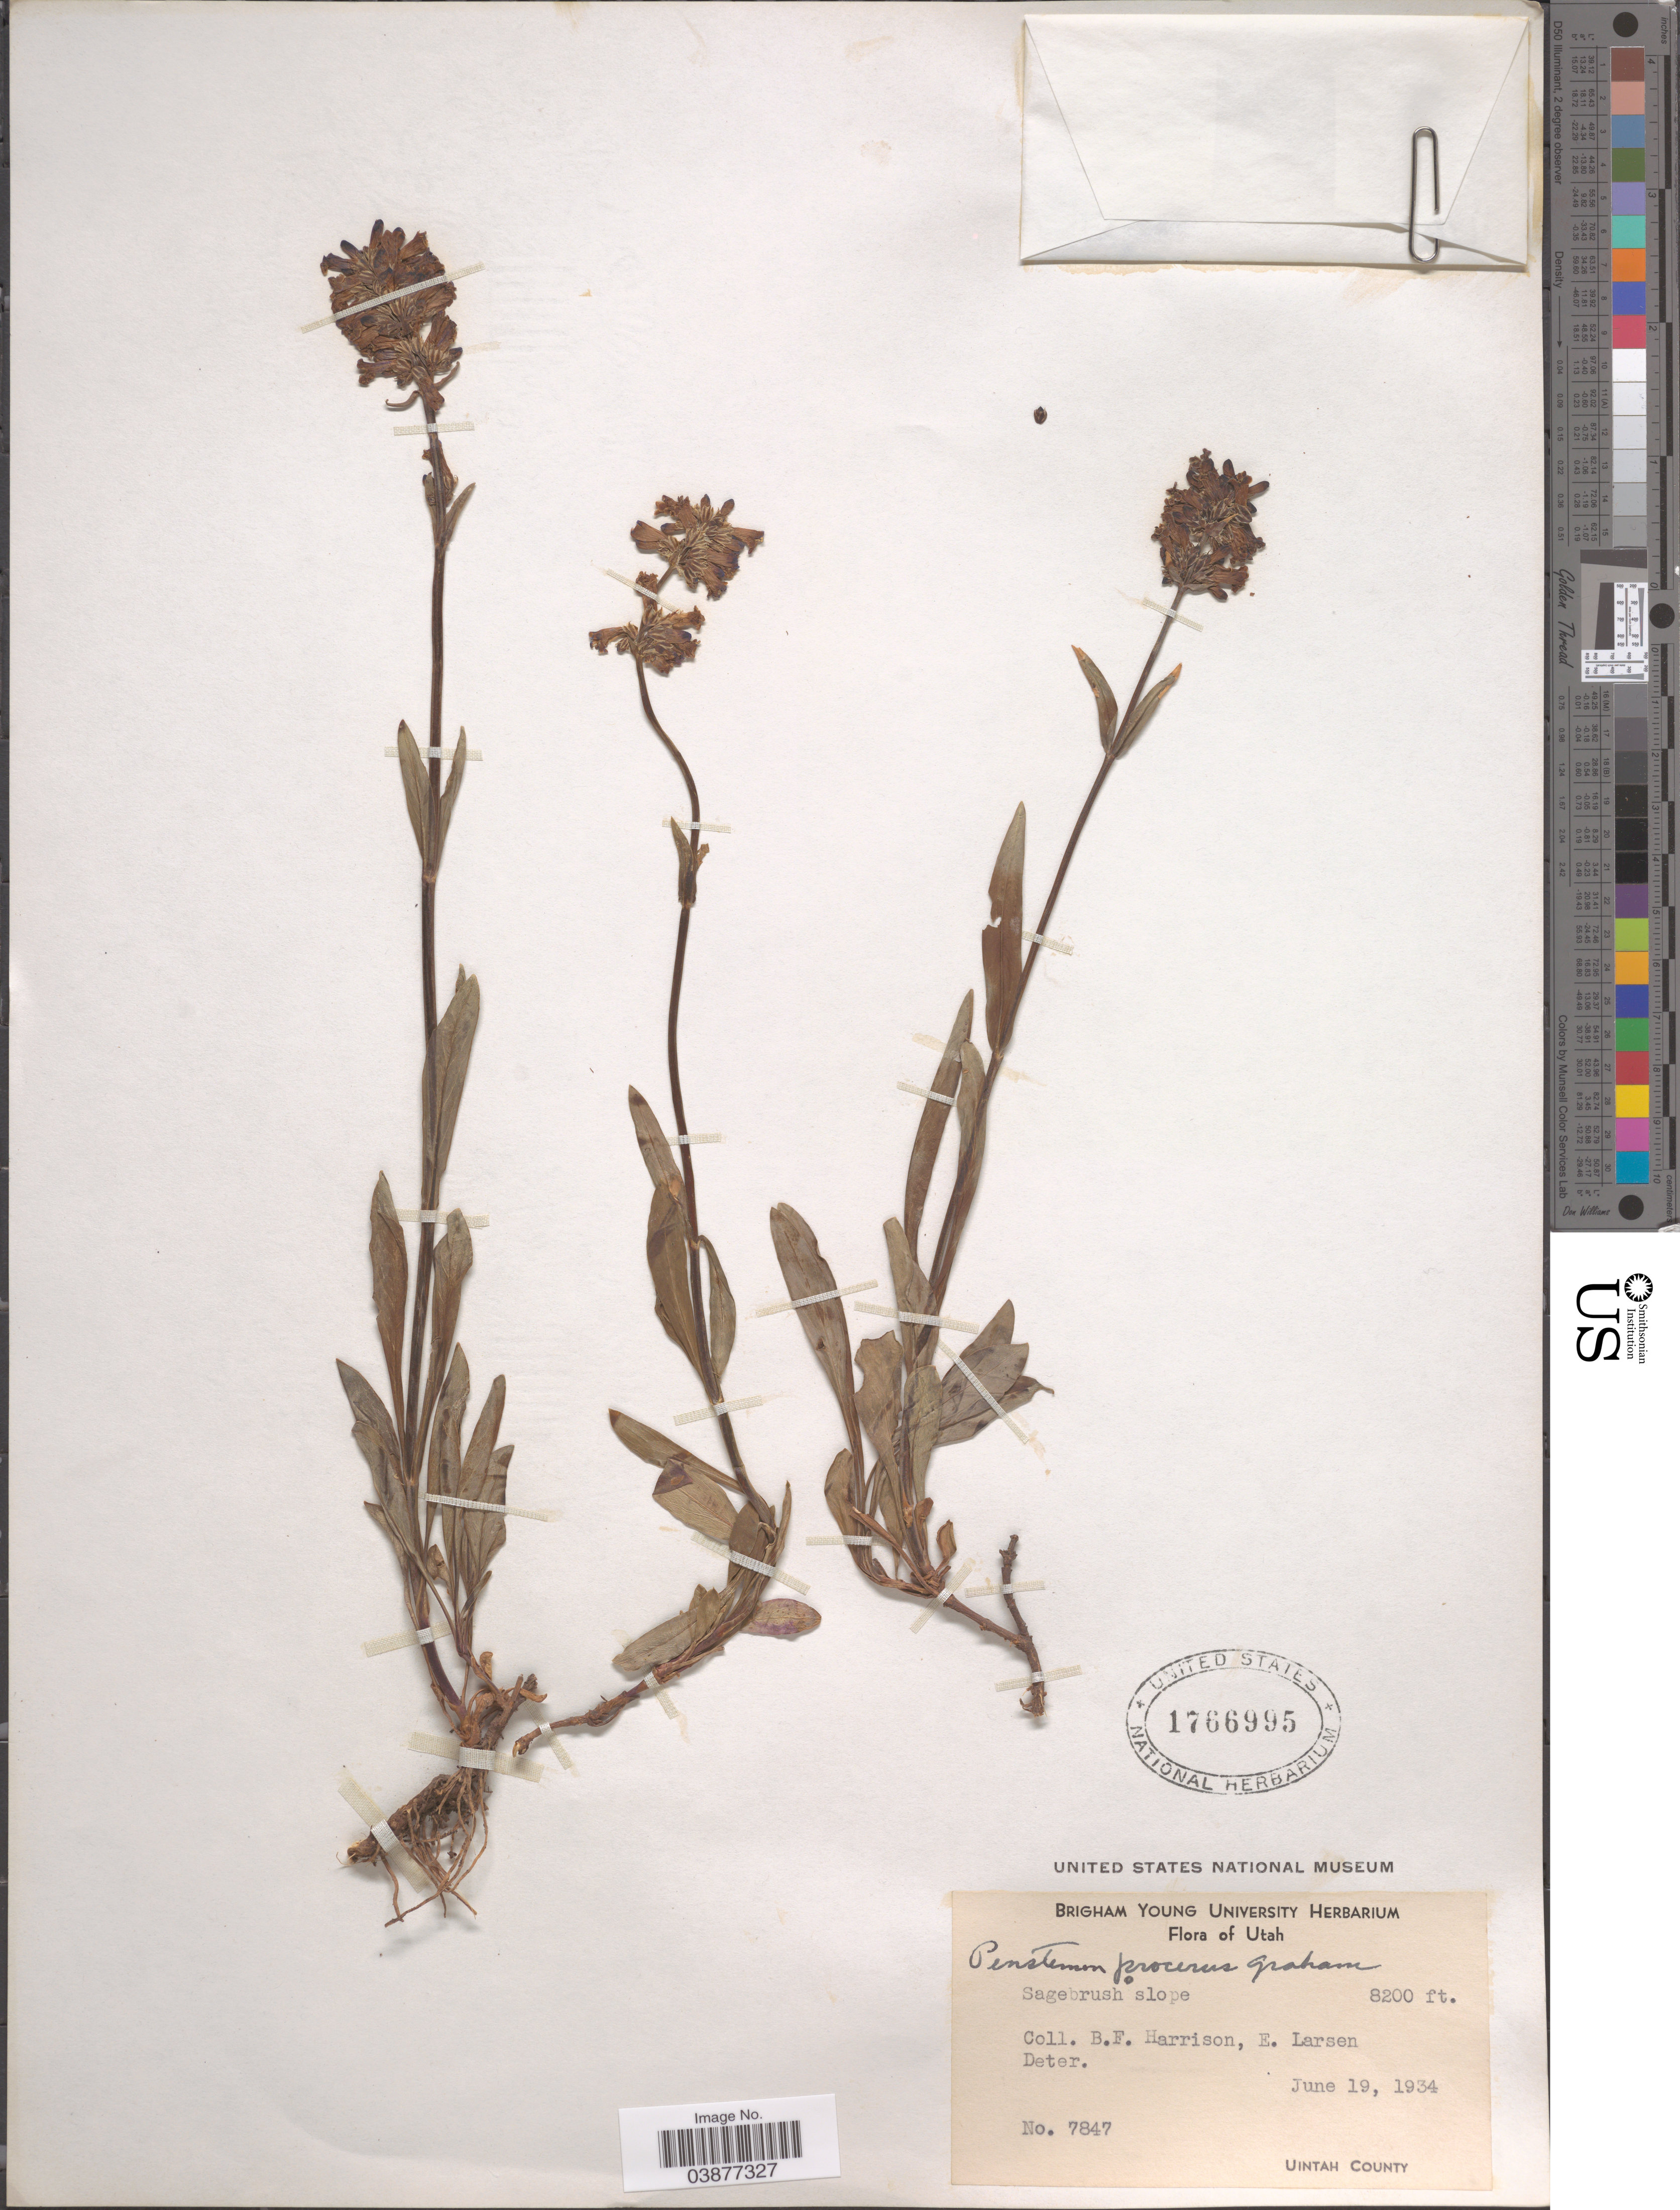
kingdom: Plantae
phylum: Tracheophyta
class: Magnoliopsida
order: Lamiales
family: Plantaginaceae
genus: Penstemon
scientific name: Penstemon procerus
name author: Douglas ex Graham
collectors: B. F. Harrison & E. Larsen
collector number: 7847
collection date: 1934-06-19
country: United States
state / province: Utah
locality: Uintah County.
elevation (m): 2499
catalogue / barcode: US 1766995